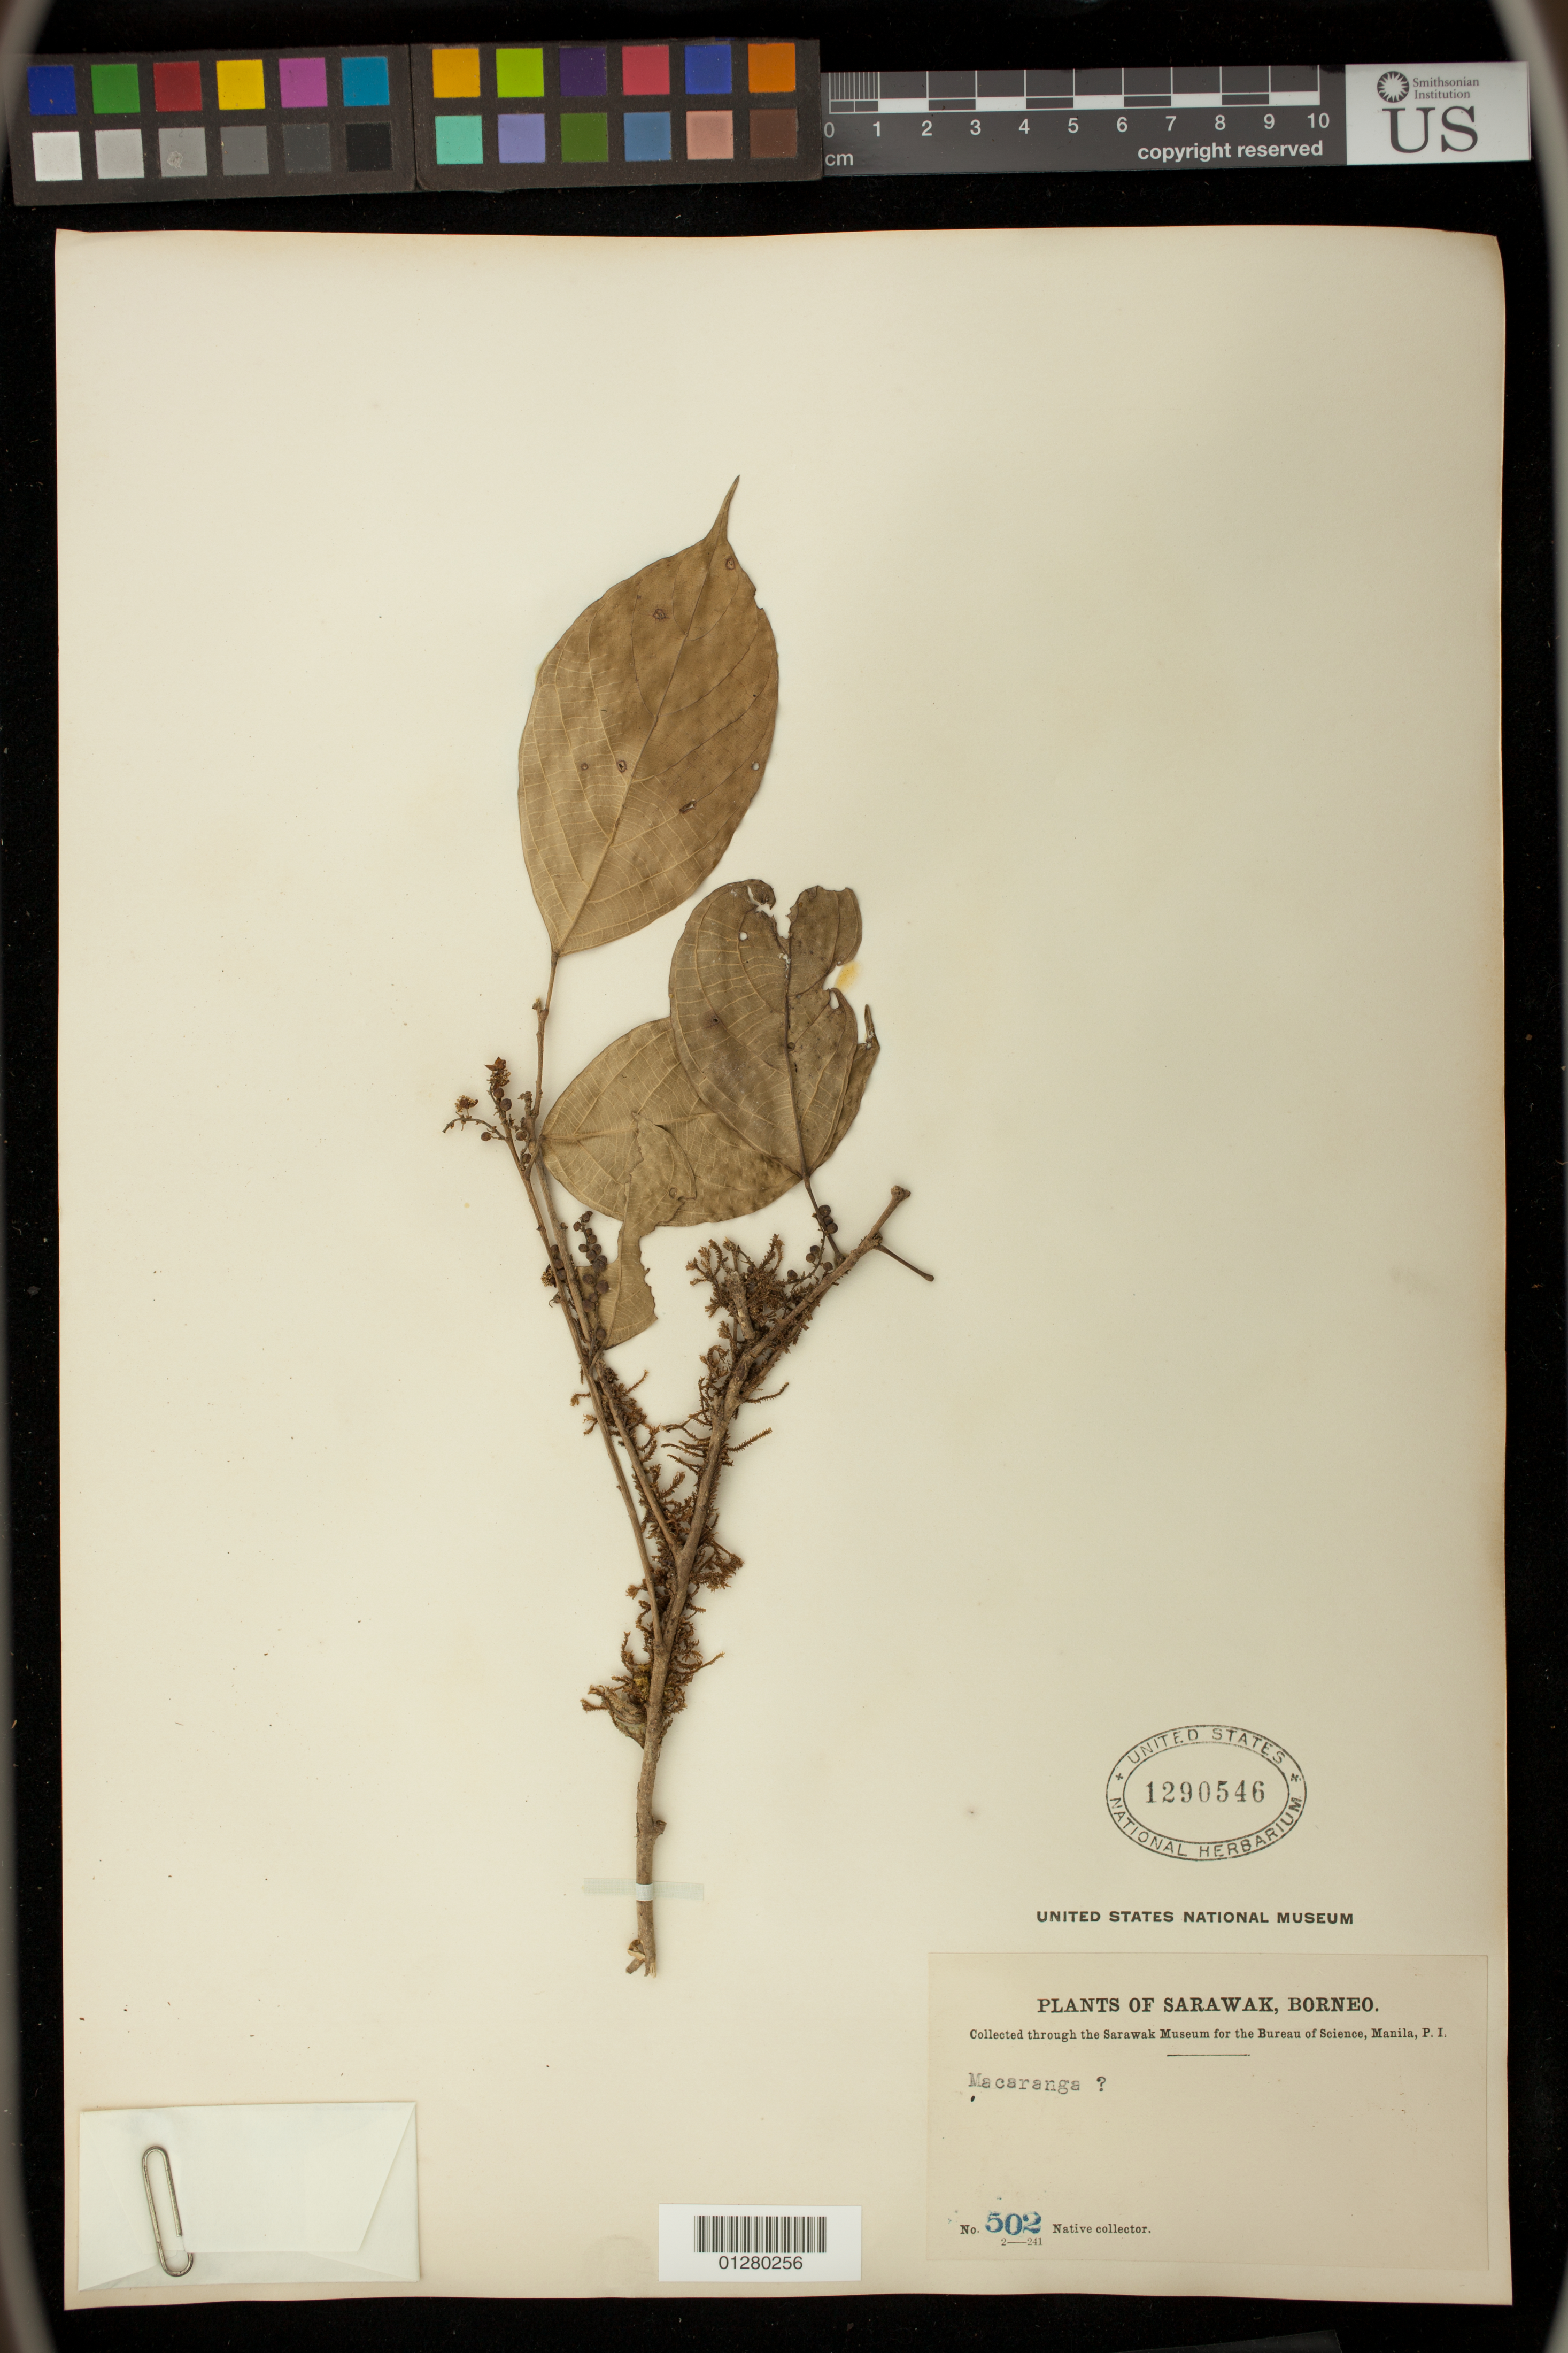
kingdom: Plantae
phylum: Tracheophyta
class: Magnoliopsida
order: Malpighiales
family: Euphorbiaceae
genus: Macaranga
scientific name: Macaranga sp.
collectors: Native collector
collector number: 502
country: Malaysia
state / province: Sarawak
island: Borneo Island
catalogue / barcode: US 1290546